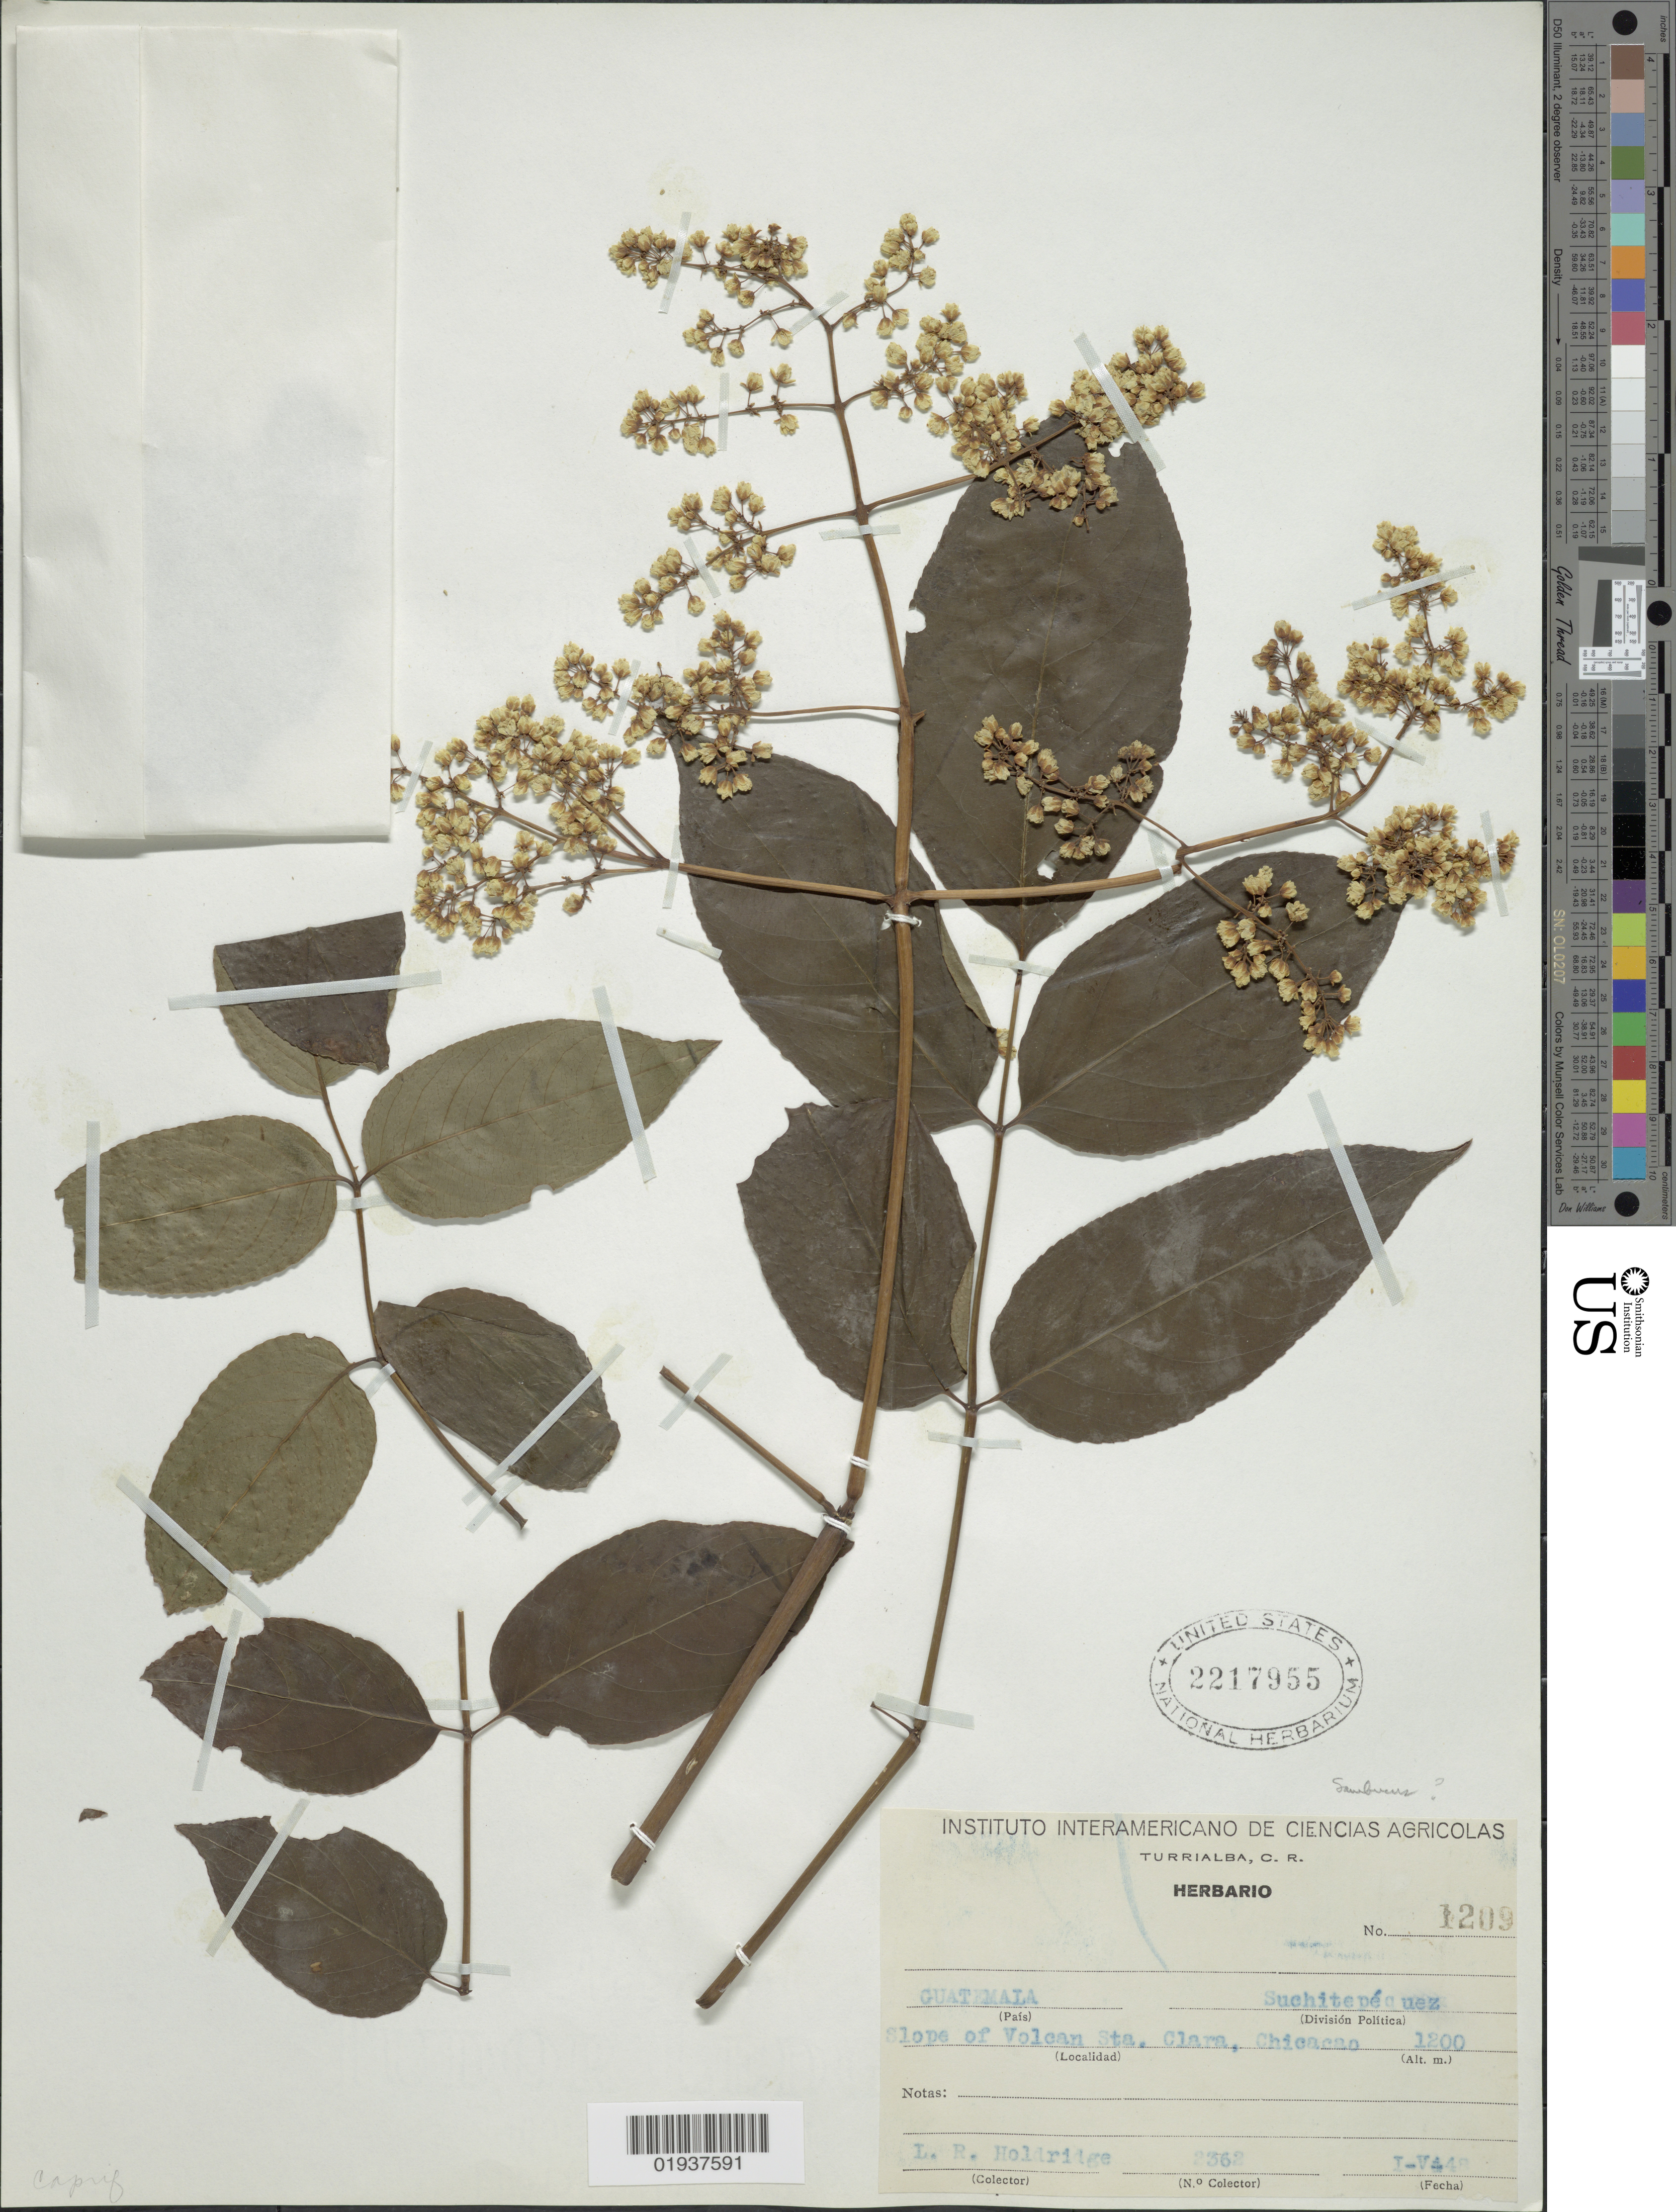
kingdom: Plantae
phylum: Tracheophyta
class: Magnoliopsida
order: Dipsacales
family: Viburnaceae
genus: Sambucus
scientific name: Sambucus sp.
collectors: L. Holdridge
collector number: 2362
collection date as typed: Transcribed d/m/y: 1/5/48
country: Guatemala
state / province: Suchitepéquez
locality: Slope of Volcan Sta. Clara, Chicacao, Suchitepéquez.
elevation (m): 1200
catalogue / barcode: US 2217955